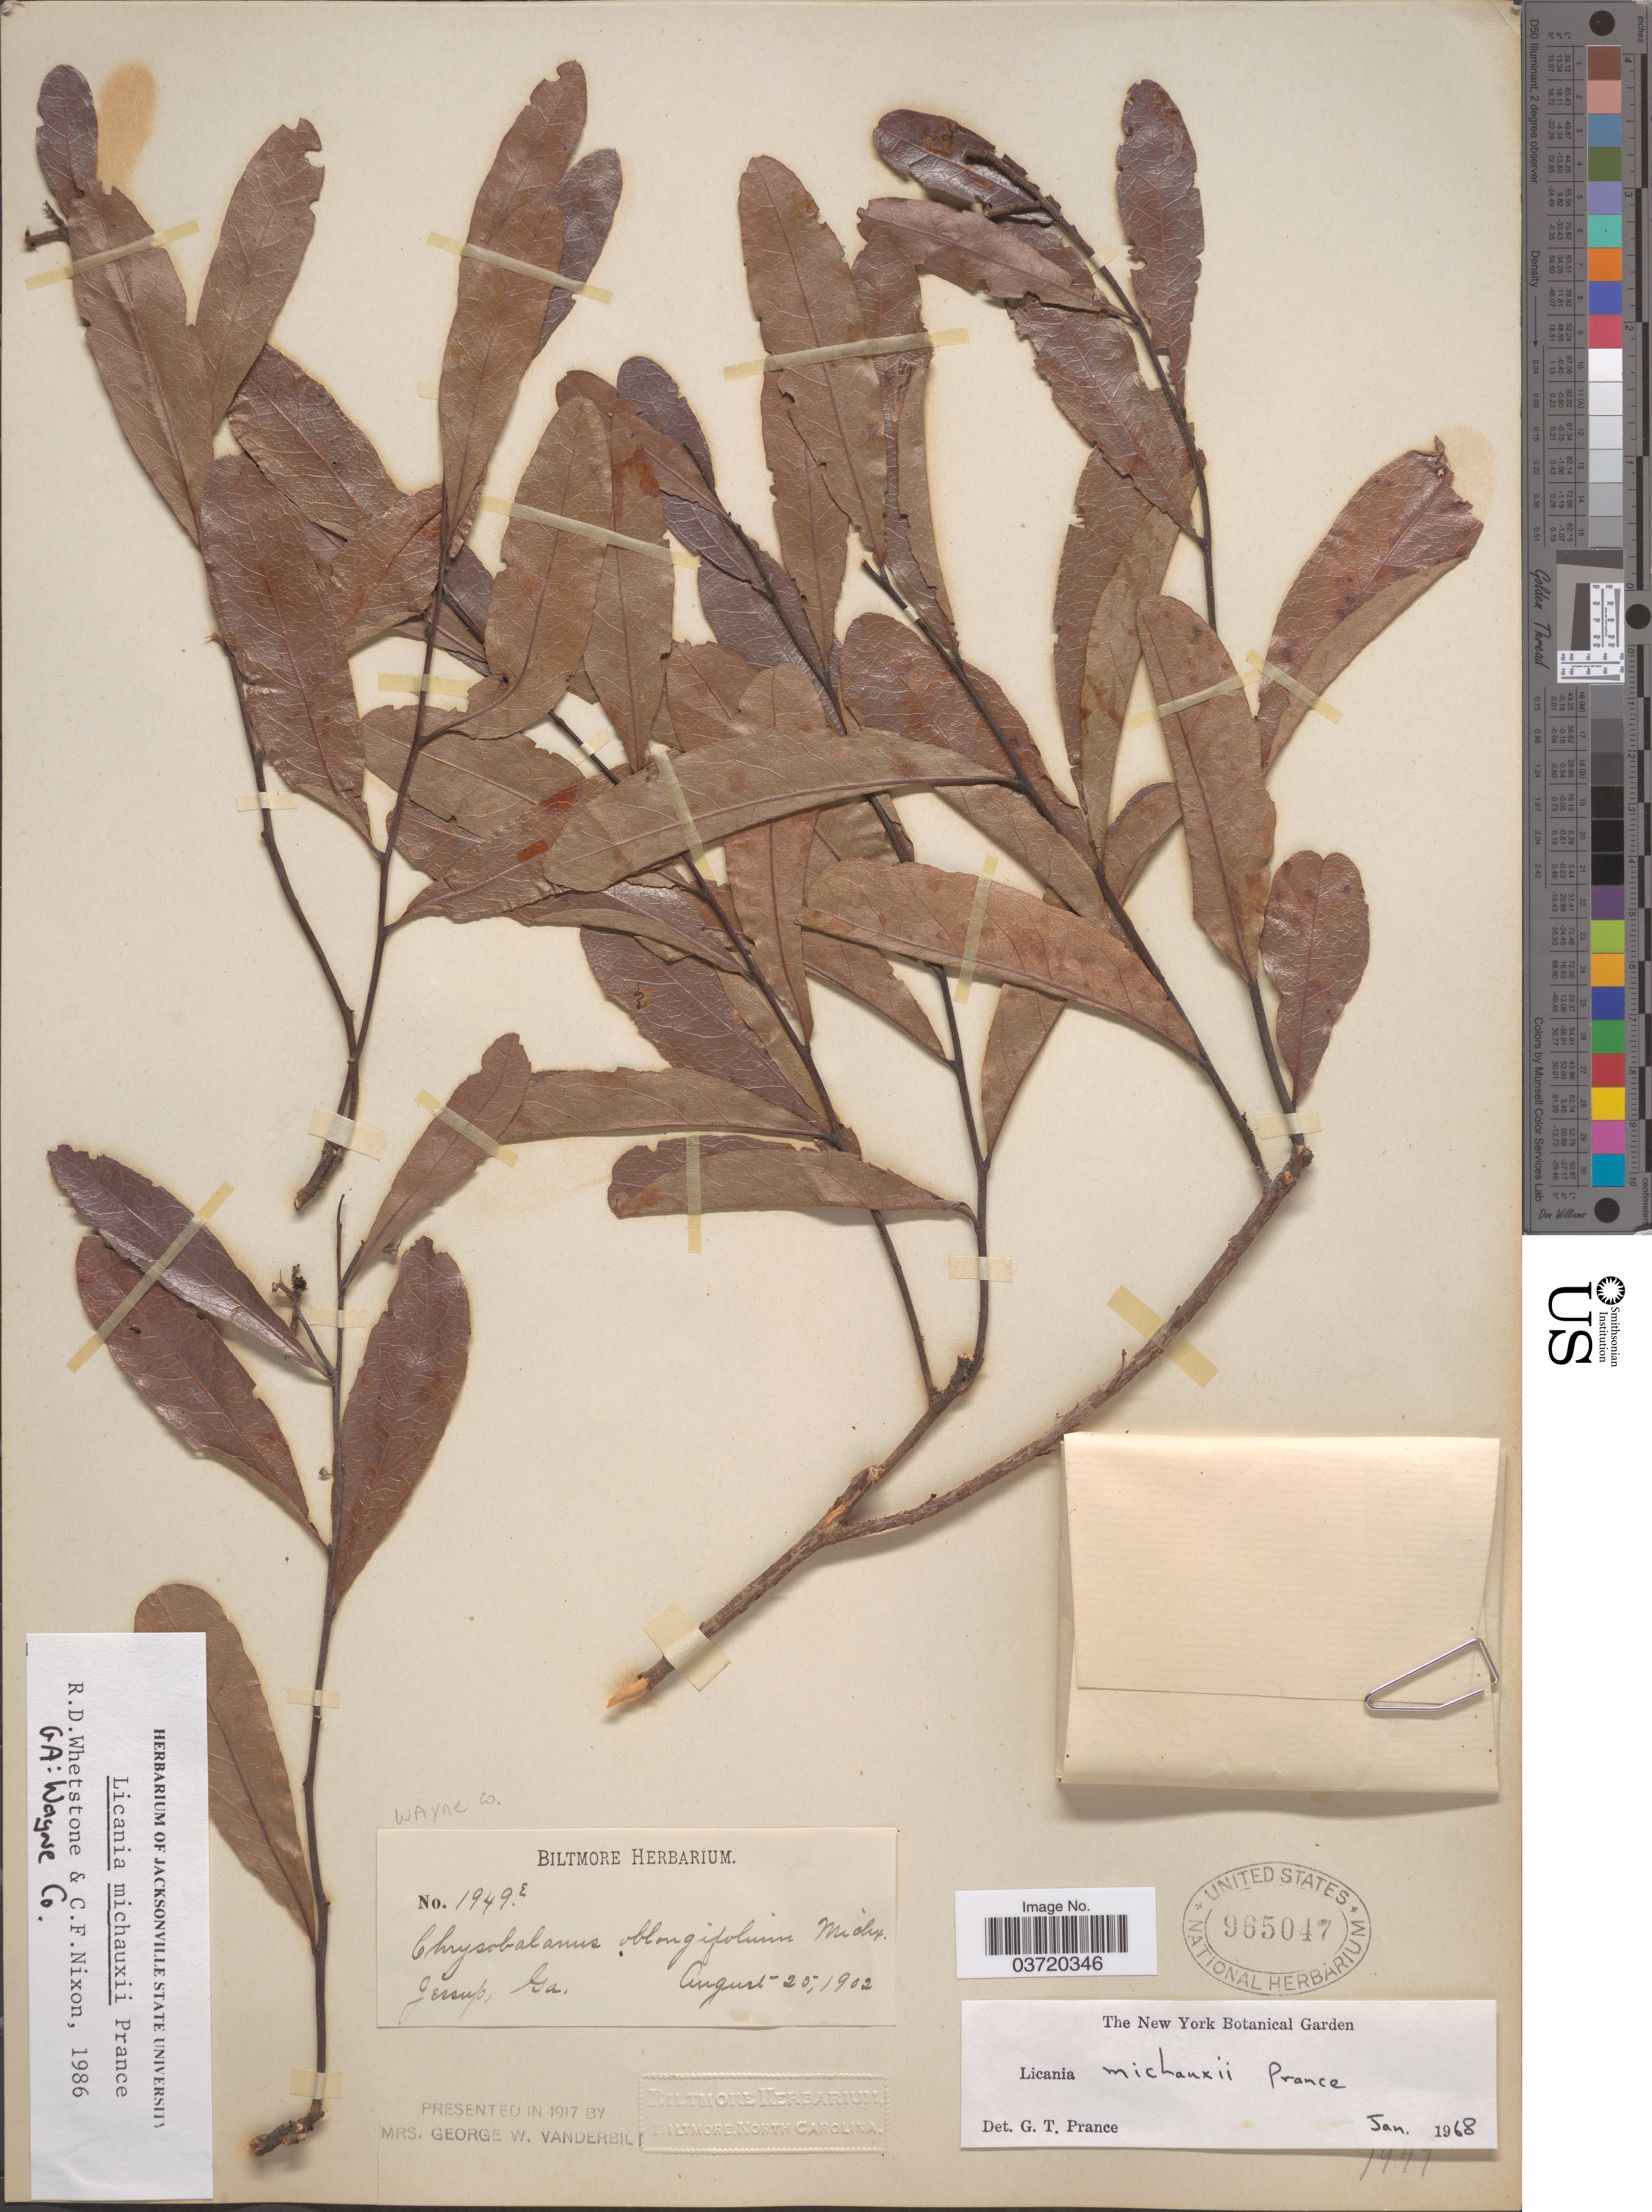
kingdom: Plantae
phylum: Tracheophyta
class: Magnoliopsida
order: Malpighiales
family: Chrysobalanaceae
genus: Geobalanus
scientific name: Geobalanus oblongifolius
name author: (Michx.) Small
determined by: Strong, M. T., (US), Smithsonian Institution - National Museum of Natural History (UNITED STATES)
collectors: ex herb. Biltmore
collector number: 1949e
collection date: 1902-08-25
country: United States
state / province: Georgia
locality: Gessup.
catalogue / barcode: US 965047